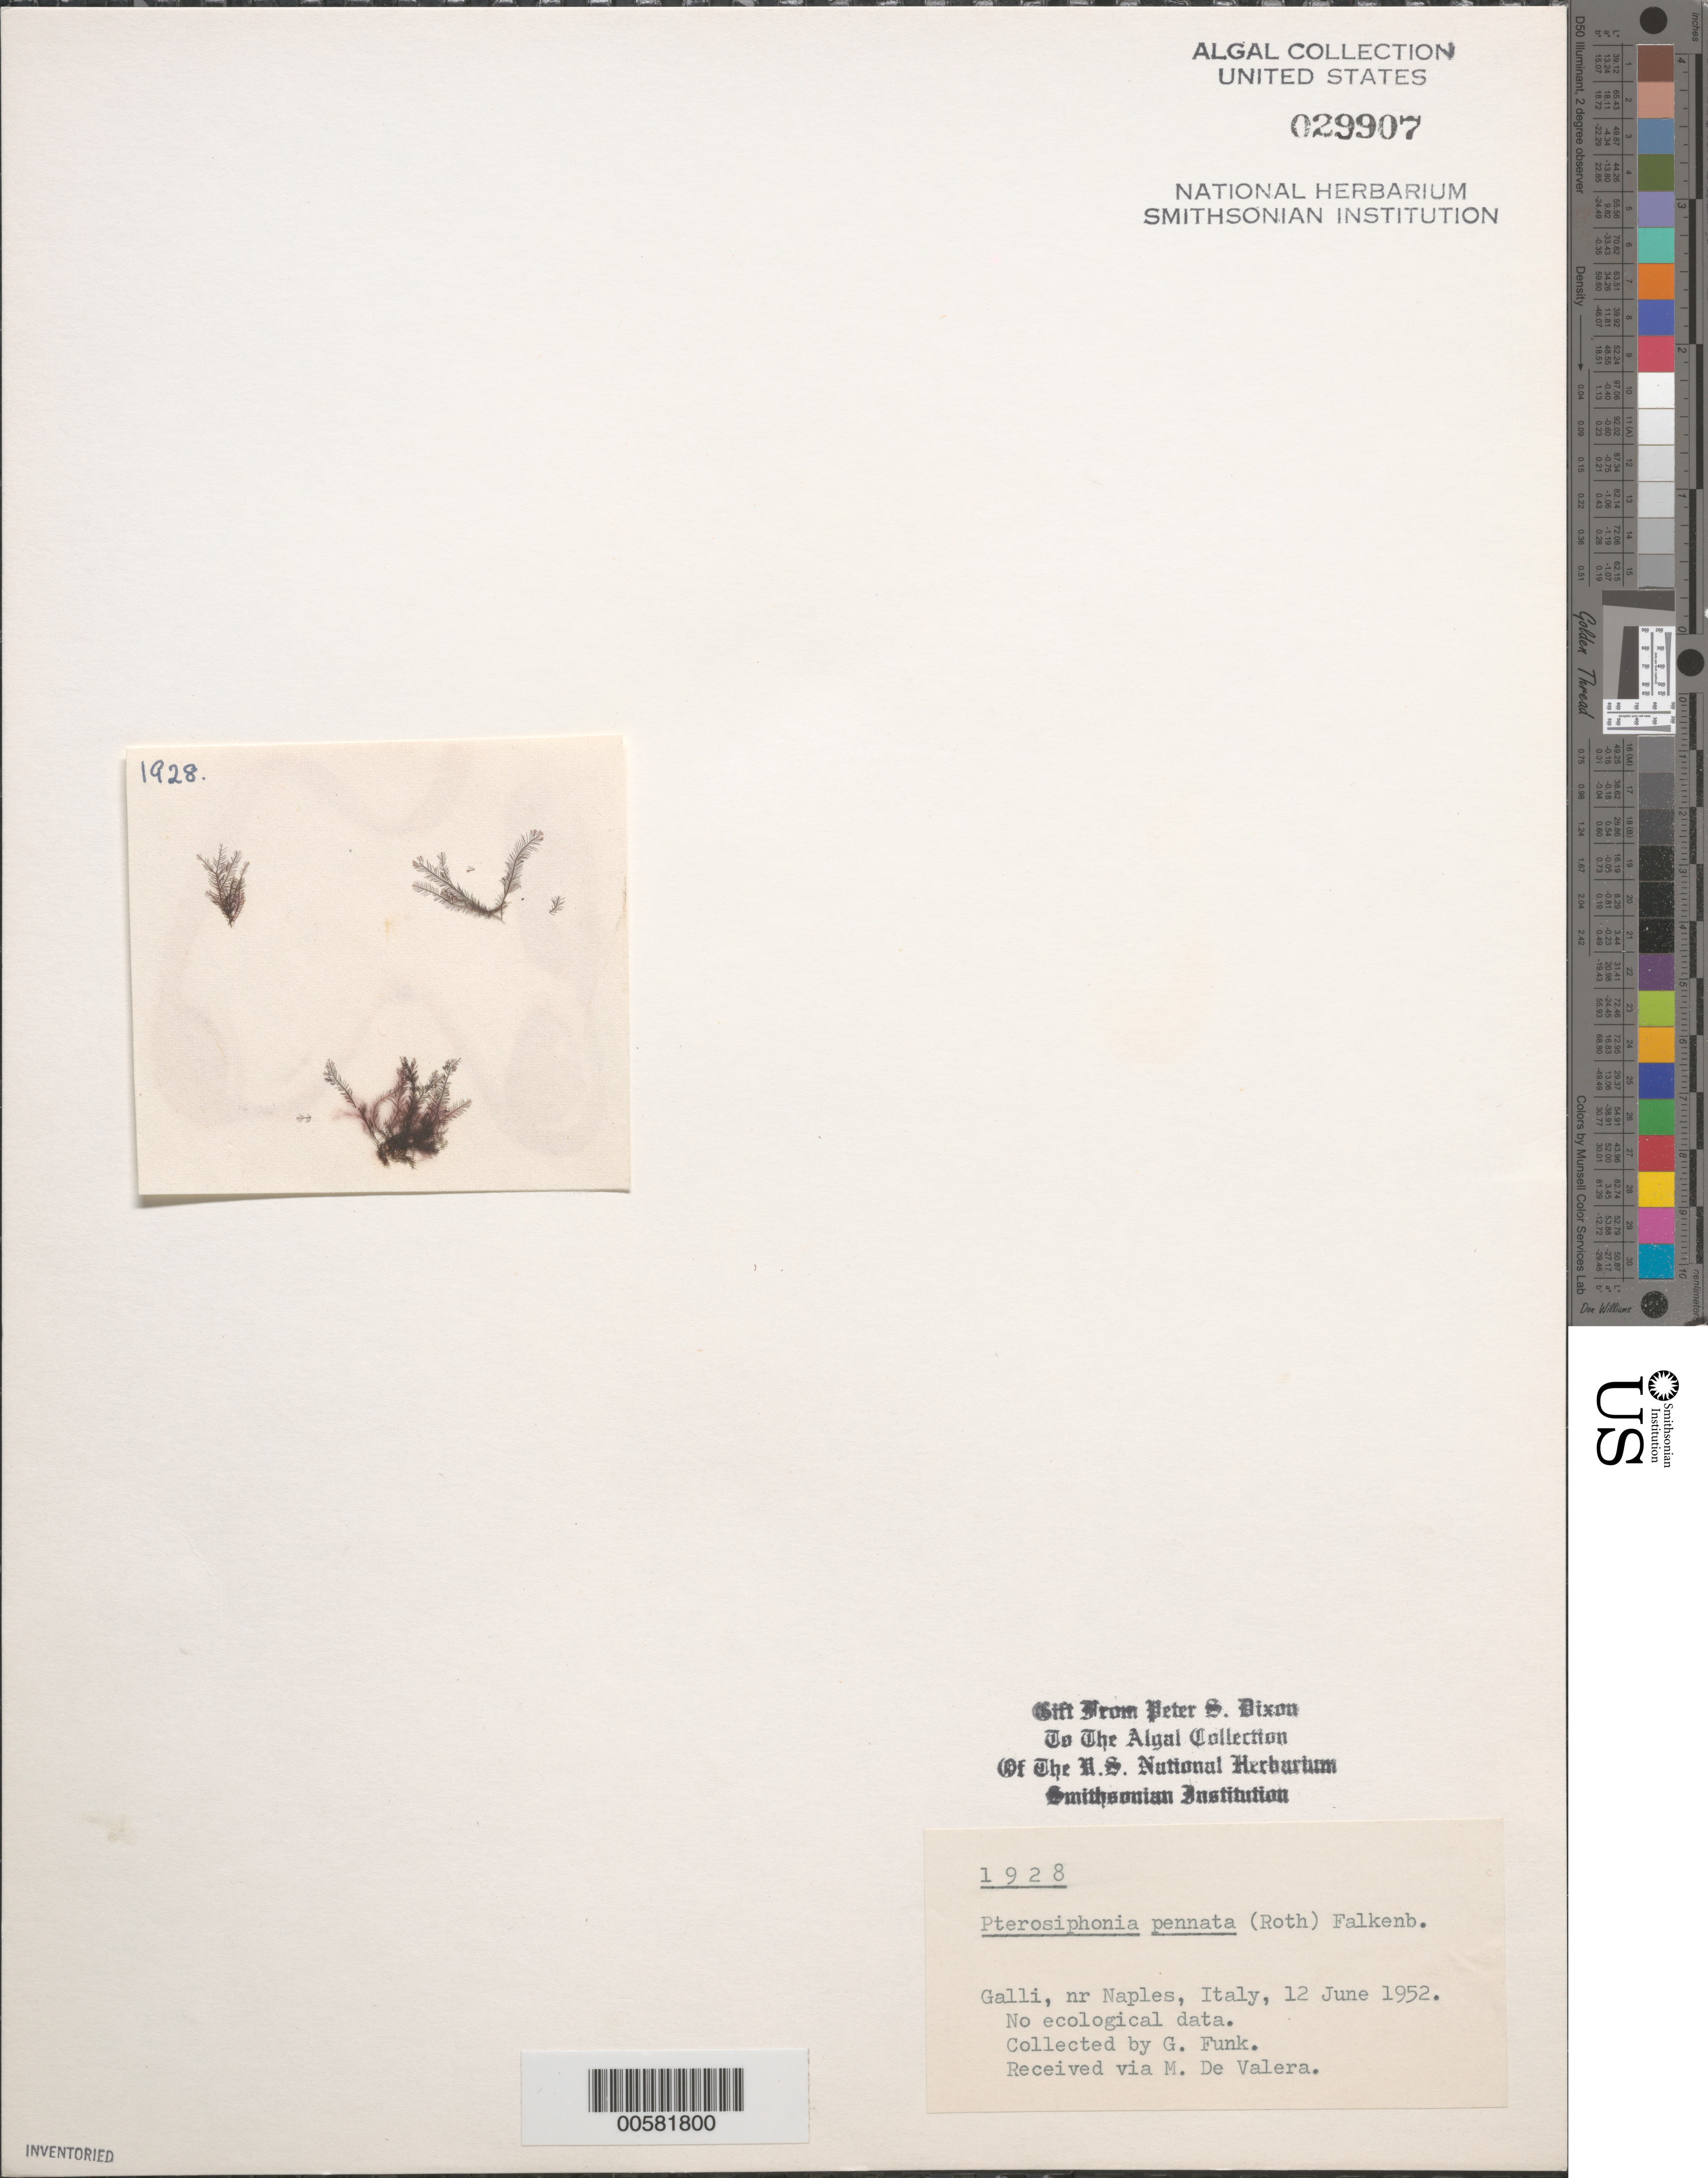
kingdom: Plantae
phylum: Rhodophyta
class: Florideophyceae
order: Ceramiales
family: Rhodomelaceae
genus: Xiphosiphonia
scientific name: Xiphosiphonia pennata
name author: (C. Agardh) Savoie & G.W. Saunders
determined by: Algae name updating Project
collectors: G. Funk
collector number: PSD 1928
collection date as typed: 12 Jun 1952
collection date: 1952-06-12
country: Italy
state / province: Campania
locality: Galli, near naples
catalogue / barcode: US 29907